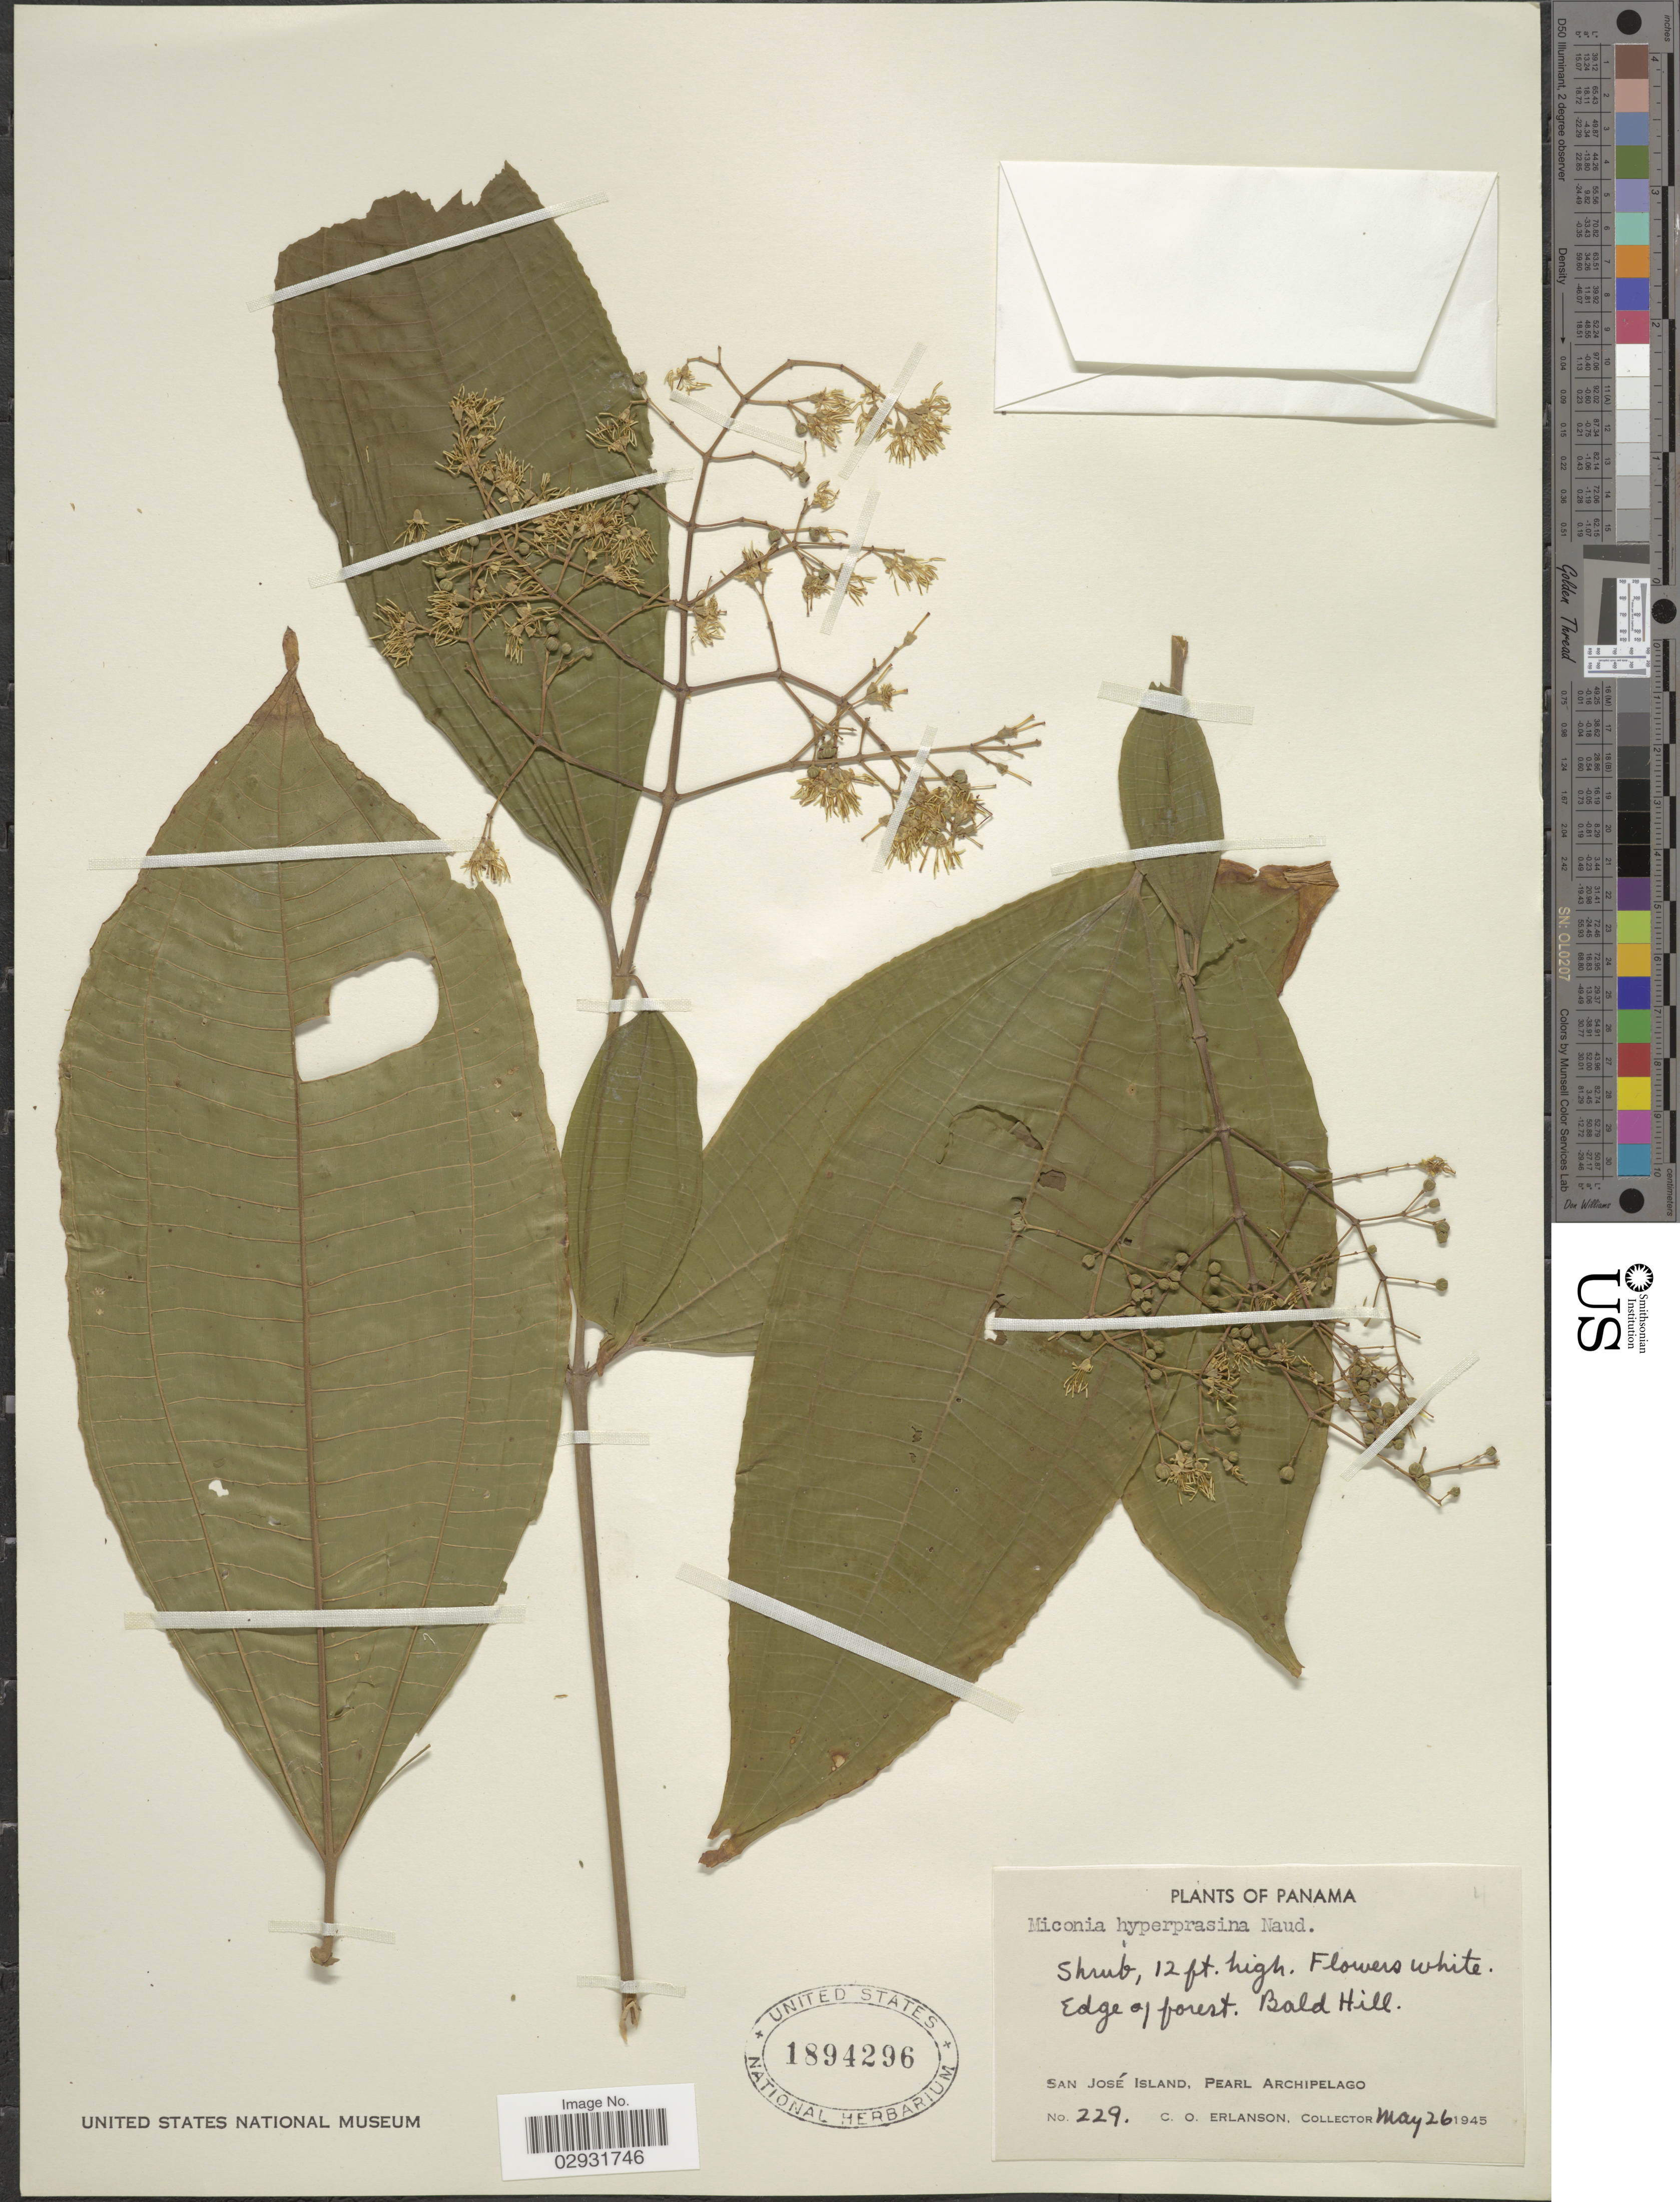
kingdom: Plantae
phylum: Tracheophyta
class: Magnoliopsida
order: Myrtales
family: Melastomataceae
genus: Miconia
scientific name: Miconia affinis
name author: DC.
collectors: C. O. Erlanson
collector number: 229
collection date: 1945-05-26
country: Panama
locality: Edge of forest. Bald Hill. San José Island. Pearl Archipelago.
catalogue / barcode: US 1894296